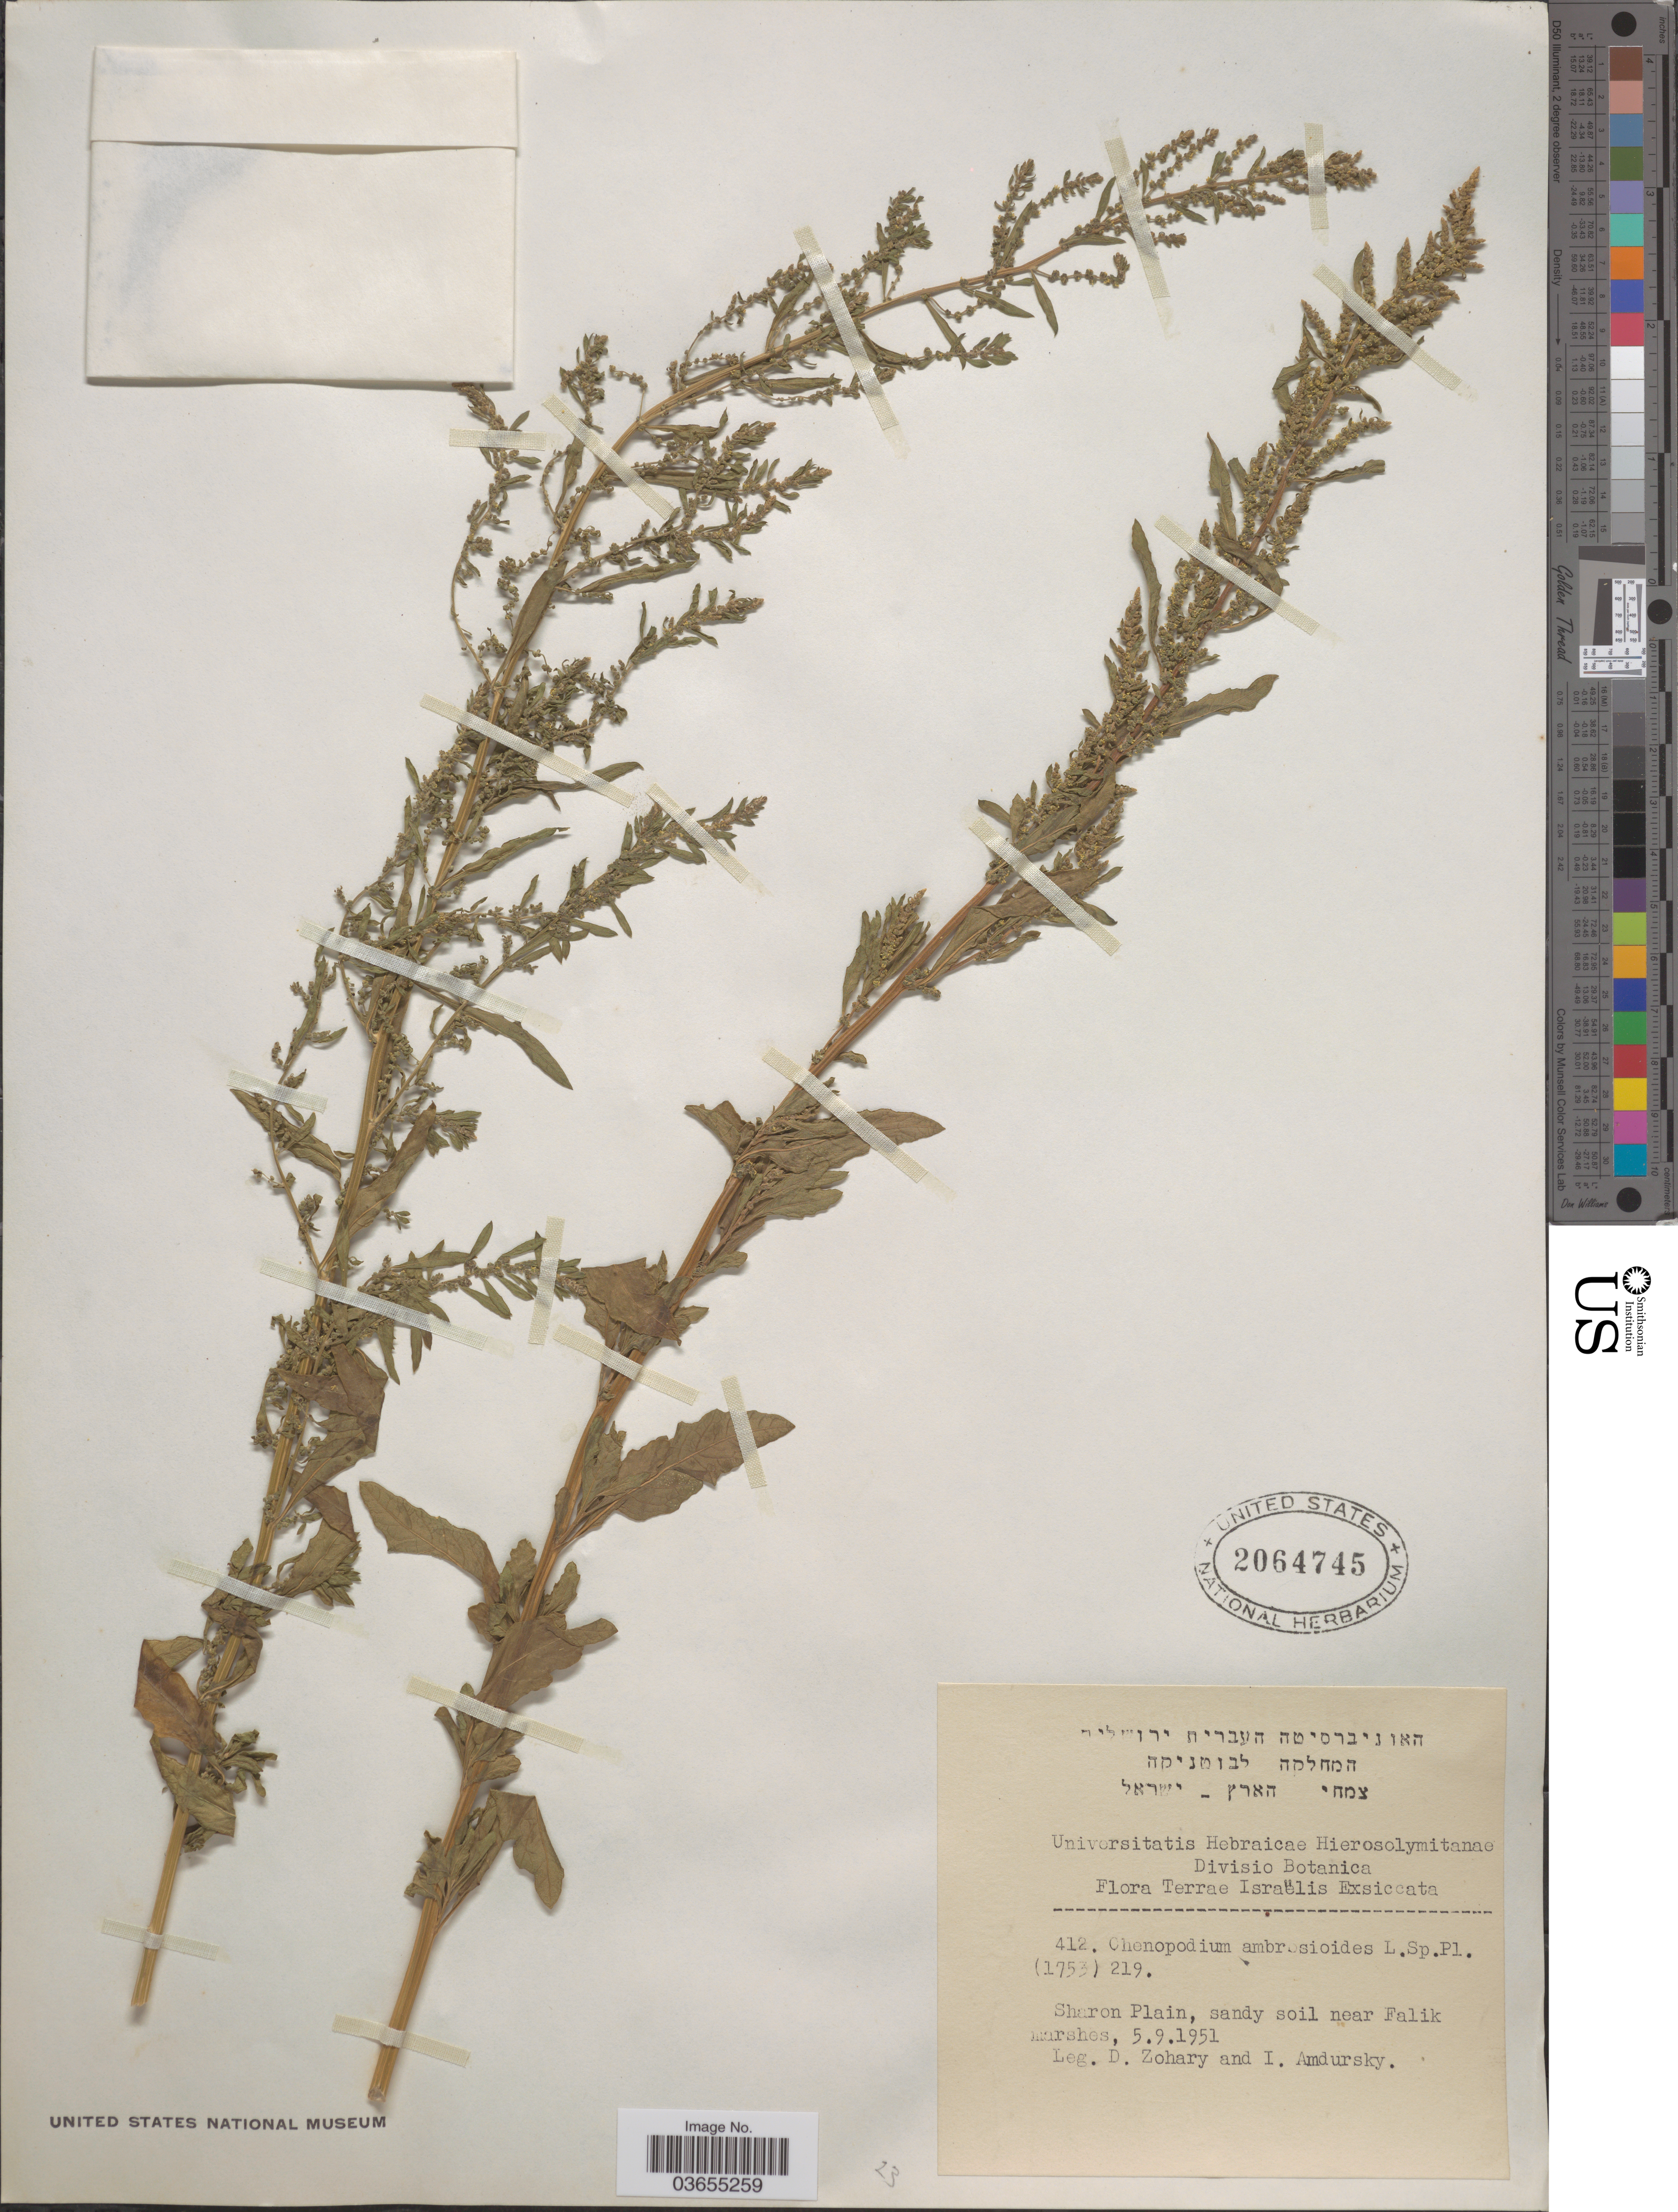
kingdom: Plantae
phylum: Tracheophyta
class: Magnoliopsida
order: Caryophyllales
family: Amaranthaceae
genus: Chenopodium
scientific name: Chenopodium ambrosioides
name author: L.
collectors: D. Zohary & I. Amdursky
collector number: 412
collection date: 1951-09-05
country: Israel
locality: Terrae Israëlis. Sharon Plain, sandy soil near Falik marshes.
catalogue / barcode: US 2064745